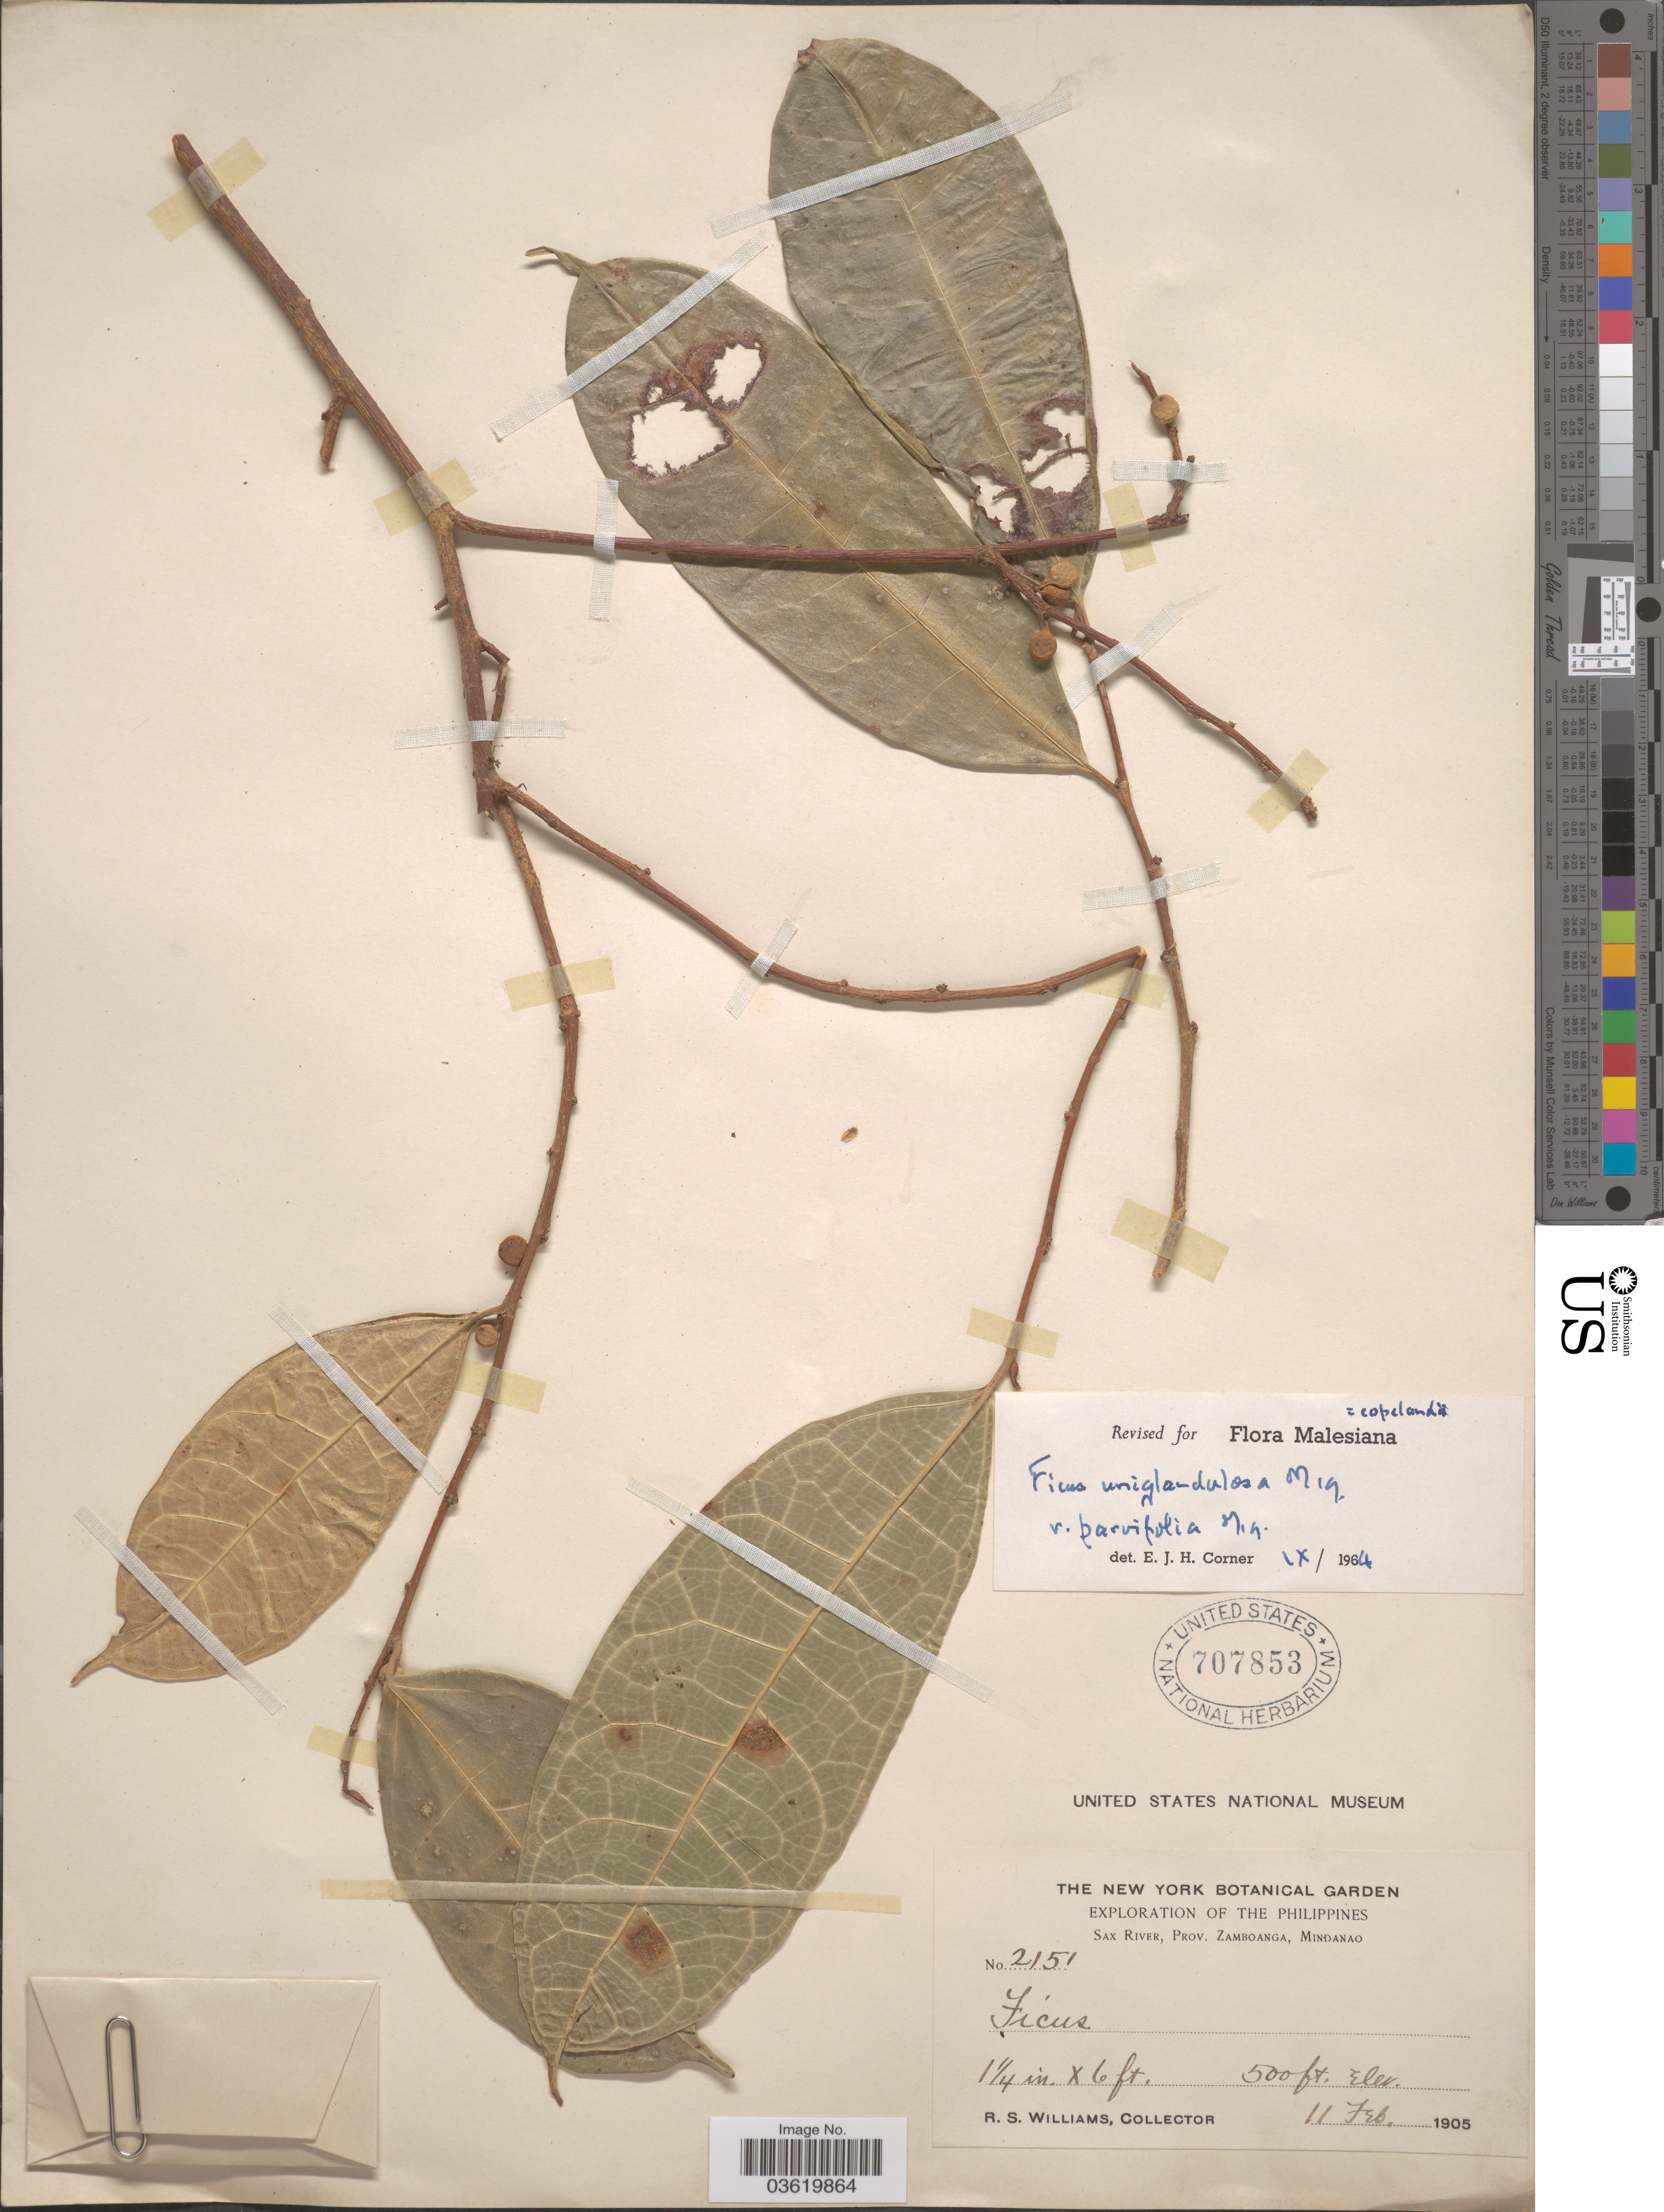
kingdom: Plantae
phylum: Tracheophyta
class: Magnoliopsida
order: Rosales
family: Moraceae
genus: Ficus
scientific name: Ficus uniglandulosa var. parvifolia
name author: Miq.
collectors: R. S. Williams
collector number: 2151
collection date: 1905-02-11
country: Philippines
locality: Sax River, Prov. Zamboanga, Mindanao.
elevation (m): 152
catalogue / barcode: US 707853